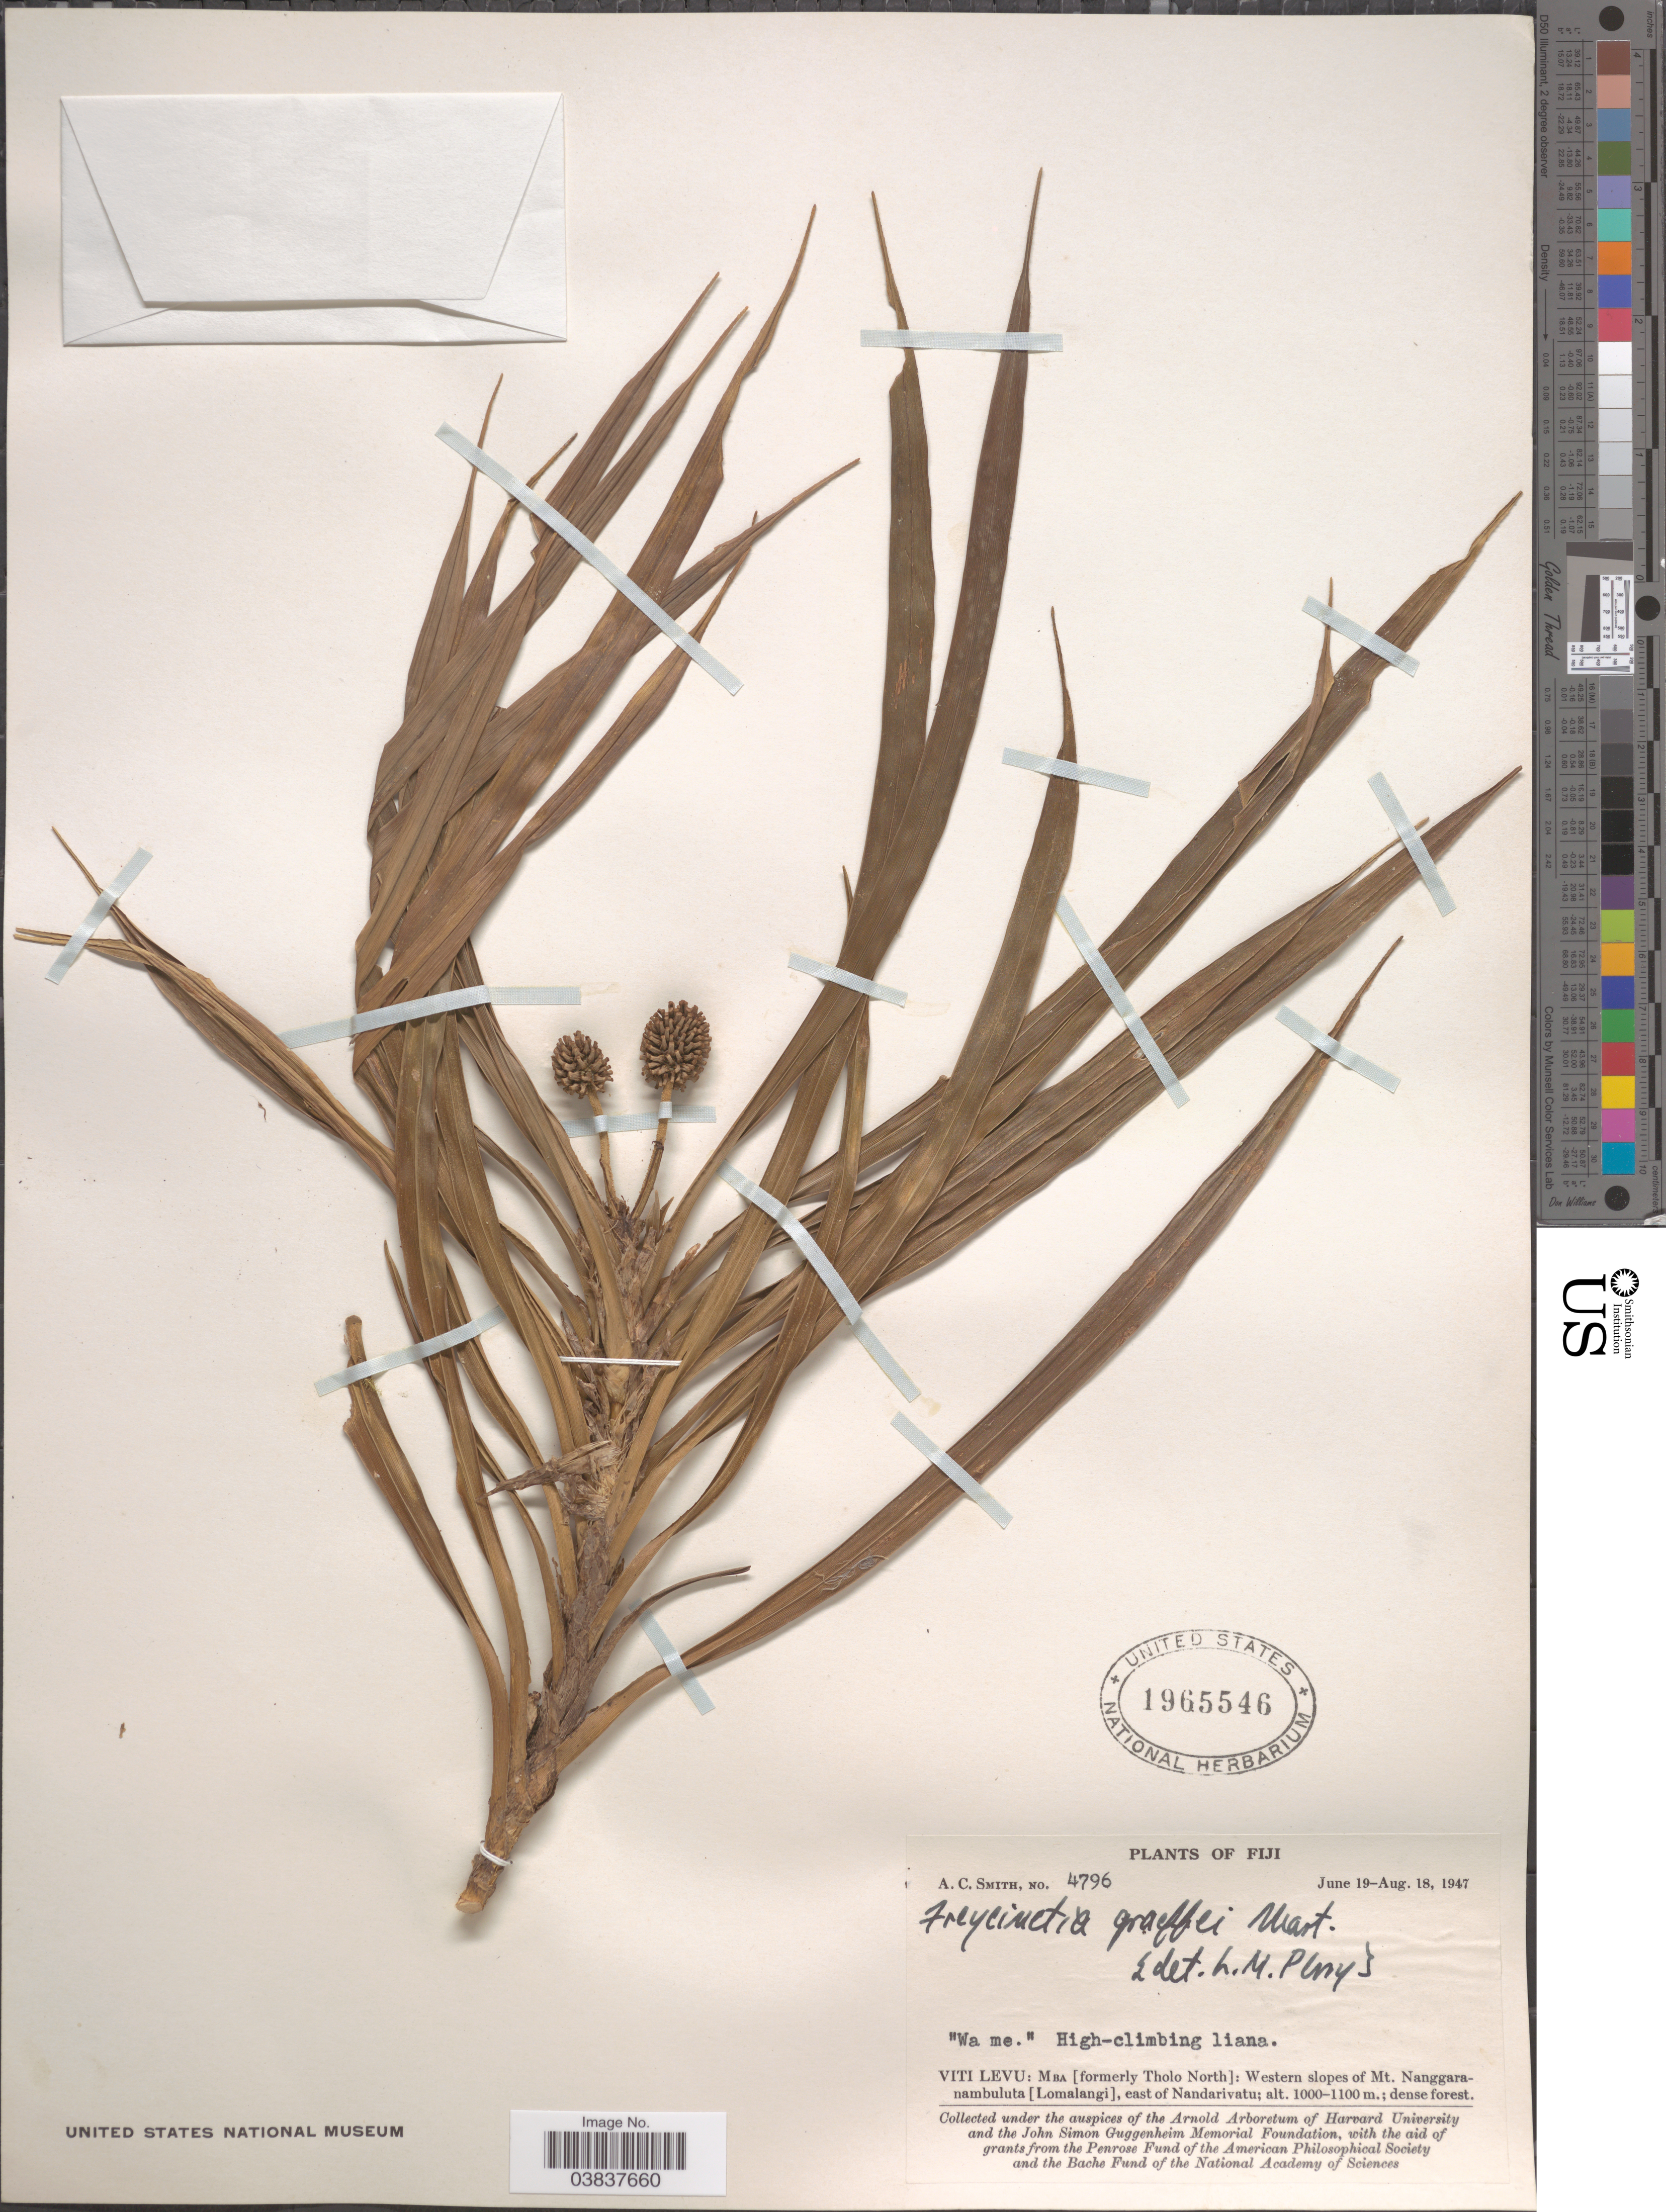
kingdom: Plantae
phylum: Tracheophyta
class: Liliopsida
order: Pandanales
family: Pandanaceae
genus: Freycinetia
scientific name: Freycinetia graeffiei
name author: Martelli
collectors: A. C. Smith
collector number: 4796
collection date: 1947-06-19/1947-08-18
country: Fiji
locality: Viti Levu: Mba [formerly Tholo North]: Western slopes of Mt. Nanggara-nambuluta [Lomalangi], east of Nandarivatu.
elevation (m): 1000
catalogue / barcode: US 1965546